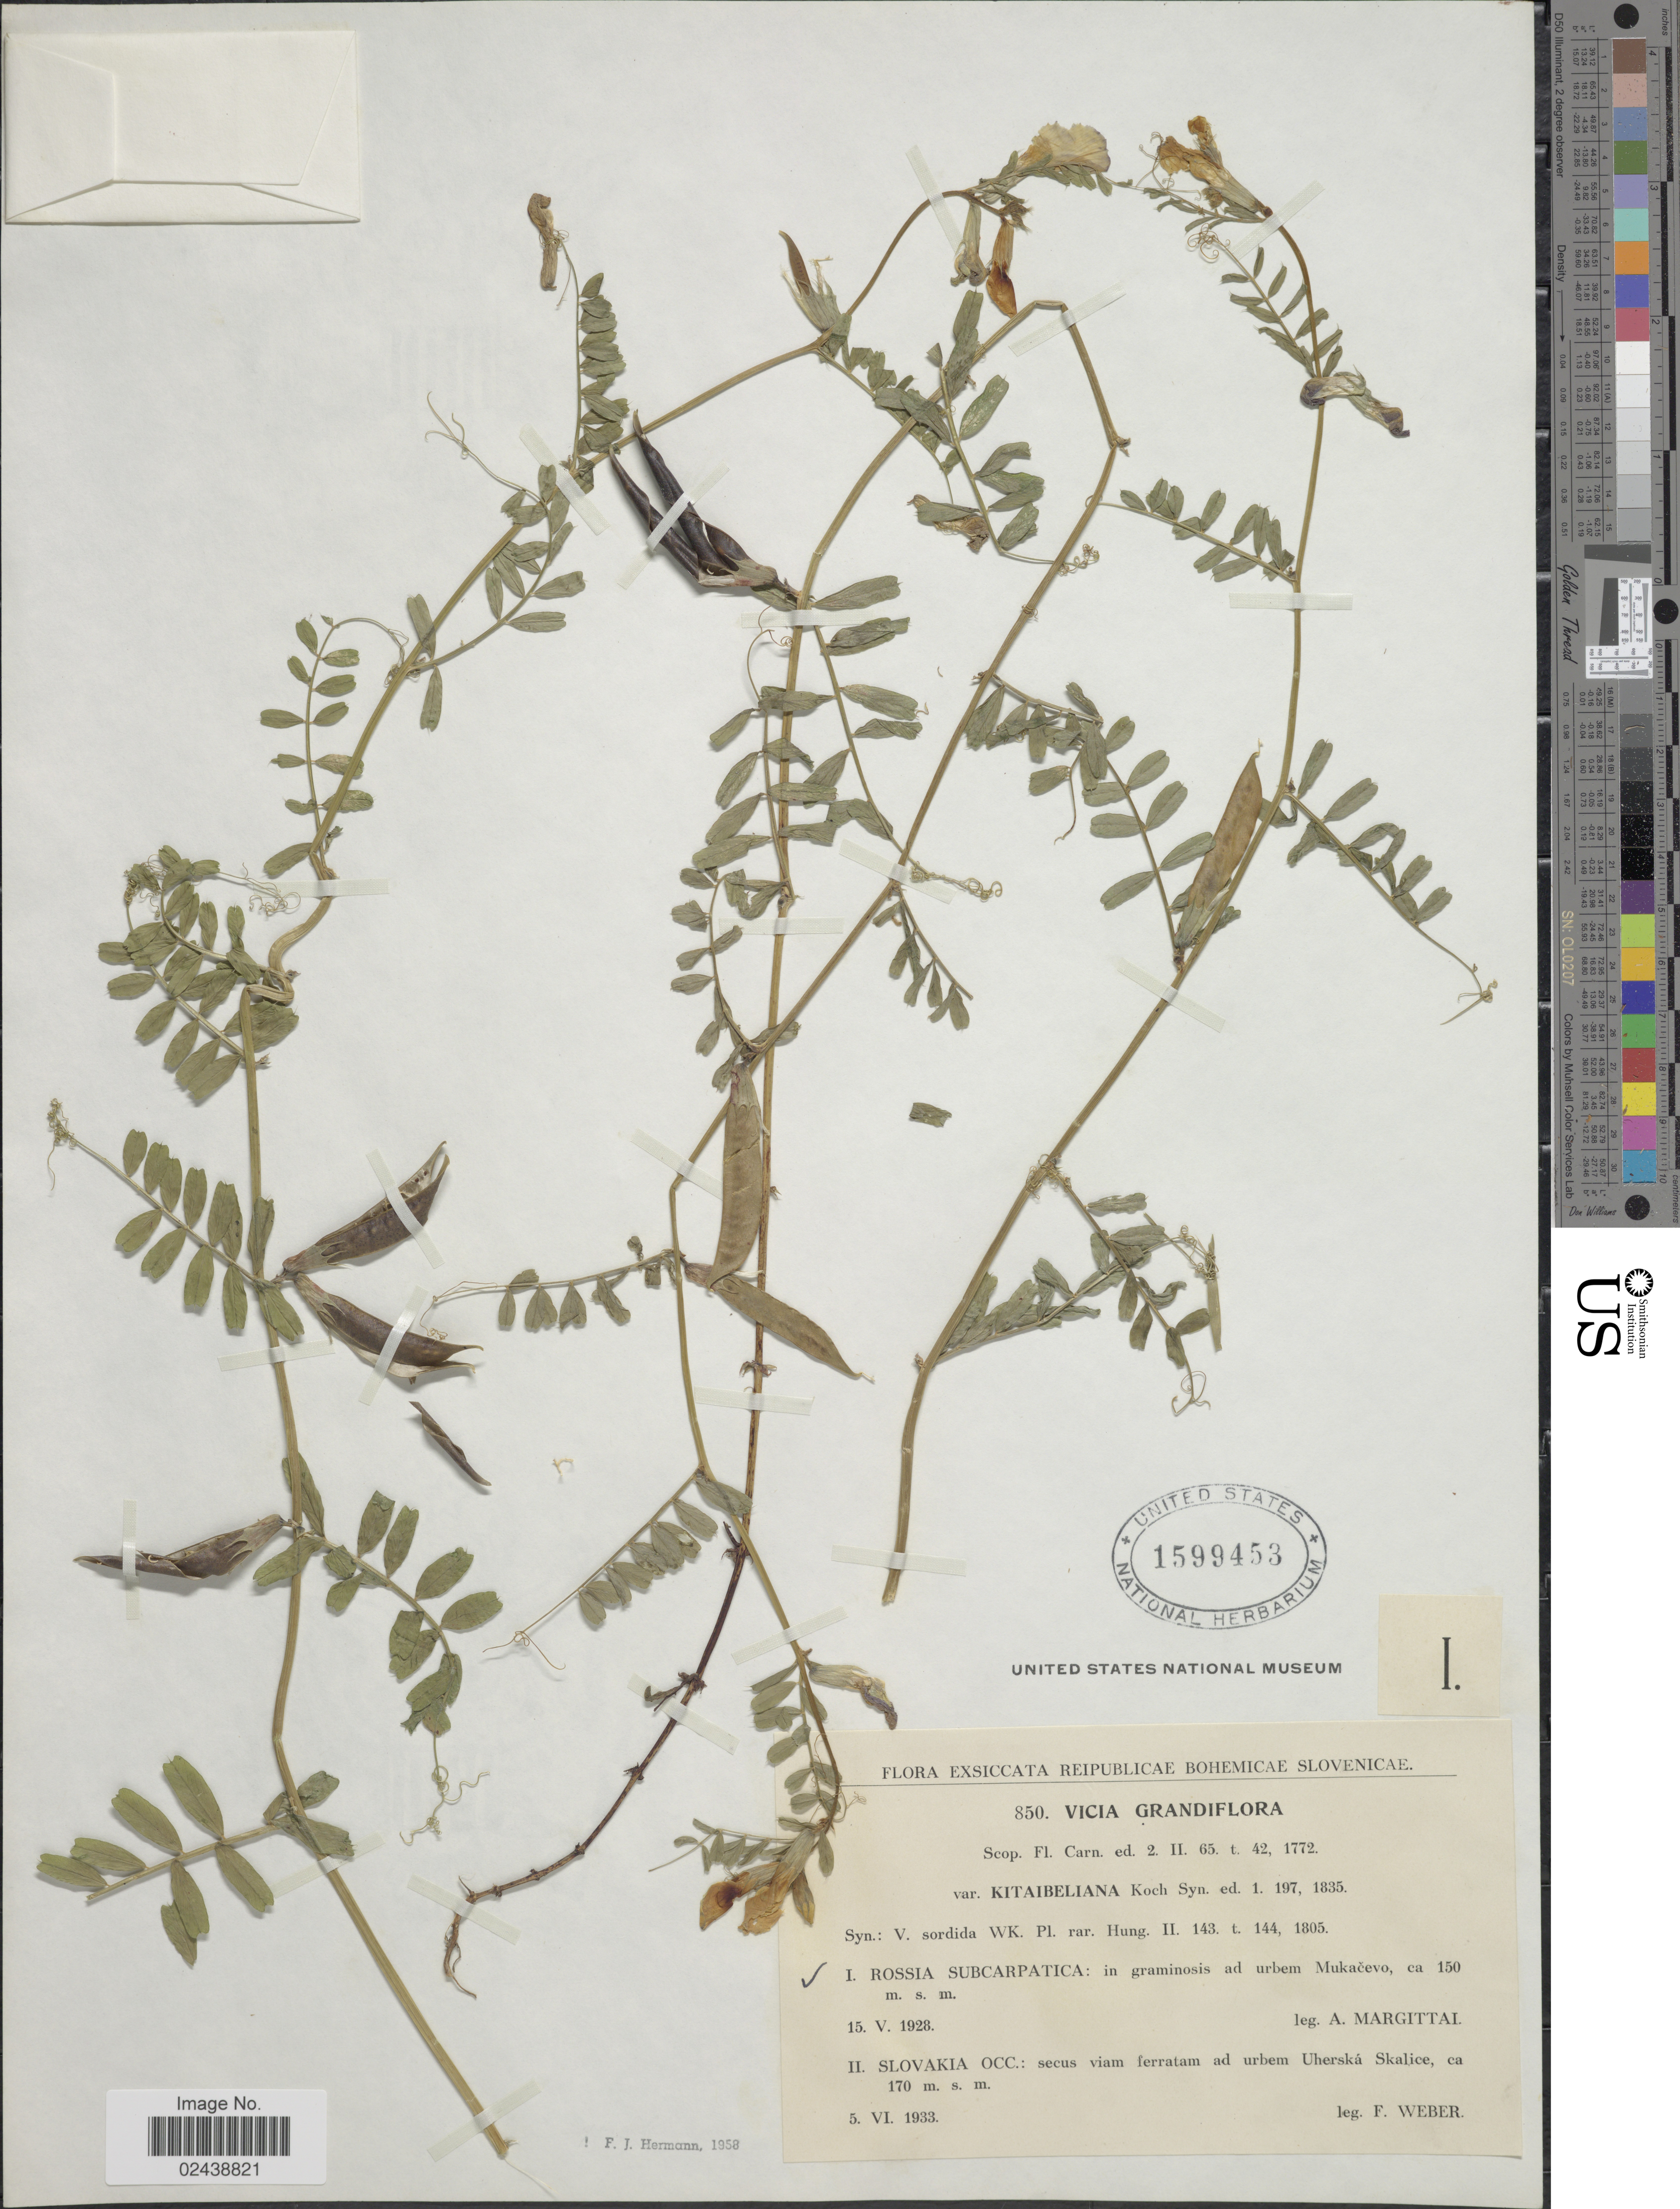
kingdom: Plantae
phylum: Tracheophyta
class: Magnoliopsida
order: Fabales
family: Fabaceae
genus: Vicia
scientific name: Vicia grandiflora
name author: Scop.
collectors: F. Weber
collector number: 850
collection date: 1928-05-15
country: Ukraine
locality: Rossia Subcarpatica: in graminosis ad urbem Mukacevo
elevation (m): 150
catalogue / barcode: US 1599453